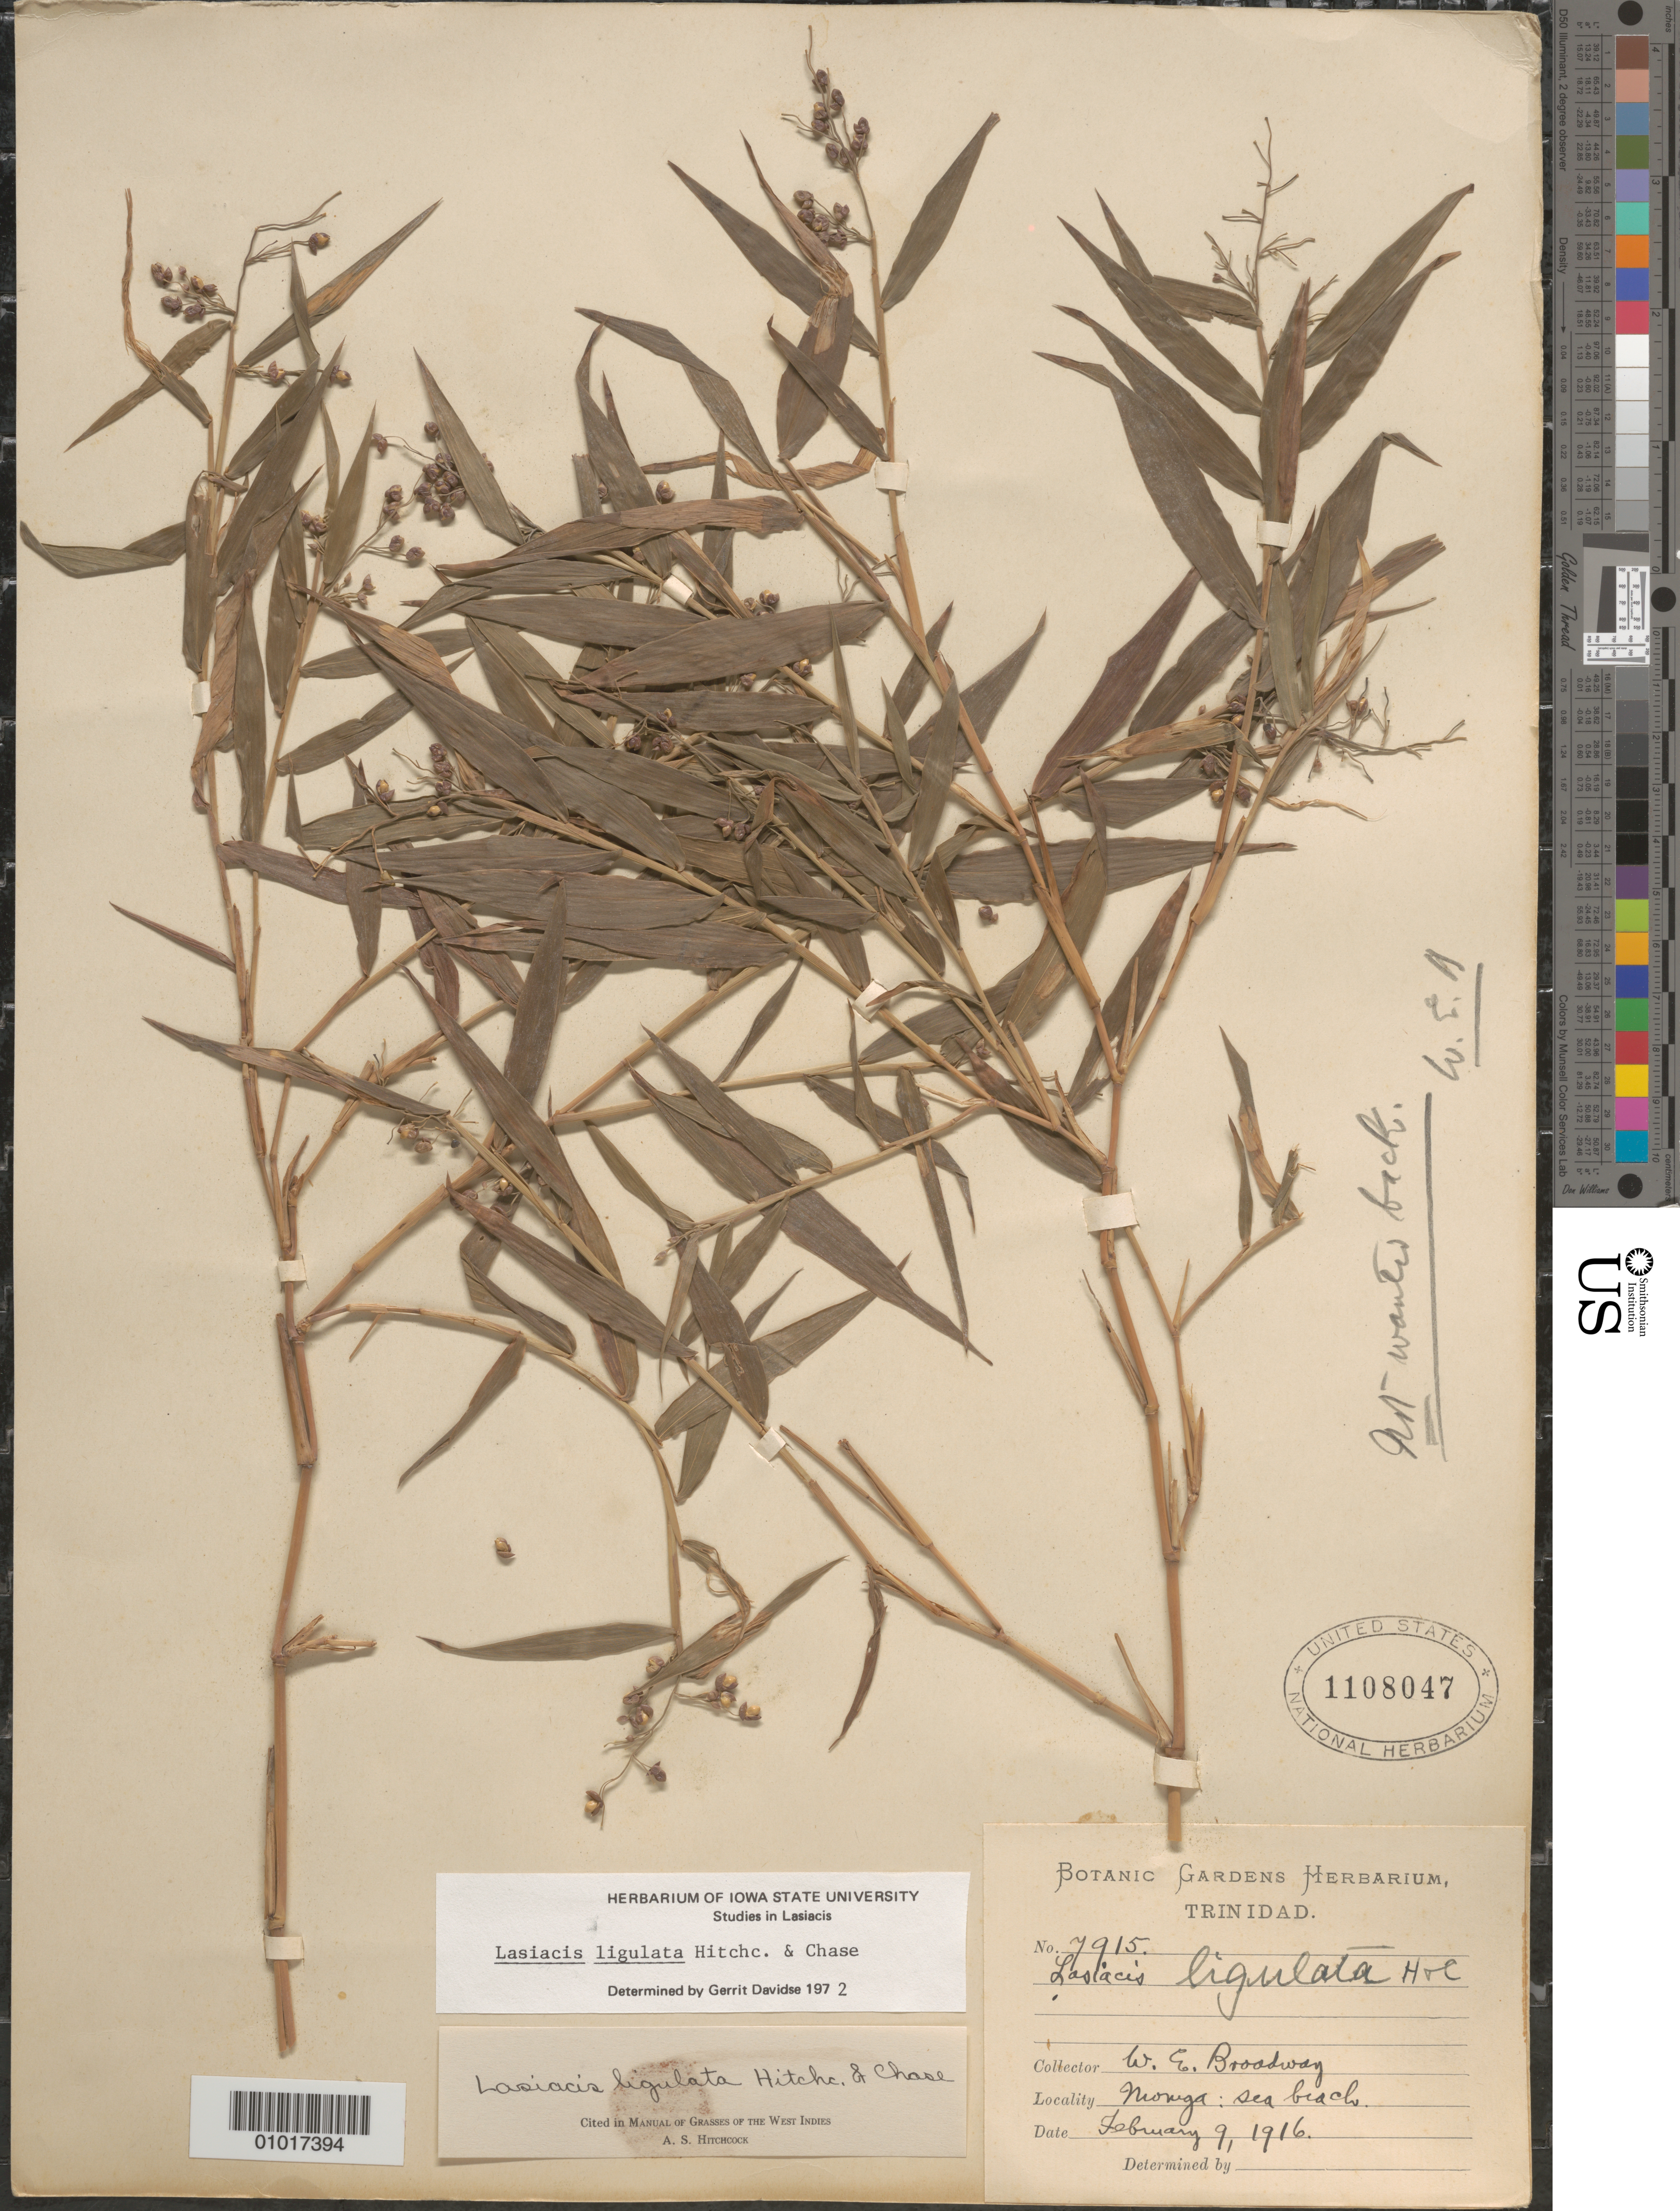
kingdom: Plantae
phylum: Tracheophyta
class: Liliopsida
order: Poales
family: Poaceae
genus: Lasiacis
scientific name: Lasiacis ligulata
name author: Hitchc. & Chase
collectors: W. E. Broadway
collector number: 7915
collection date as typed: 09 Feb 1916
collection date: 1916-02-09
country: Trinidad and Tobago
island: Trinidad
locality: Moniga: sea beach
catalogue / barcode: US 1108047